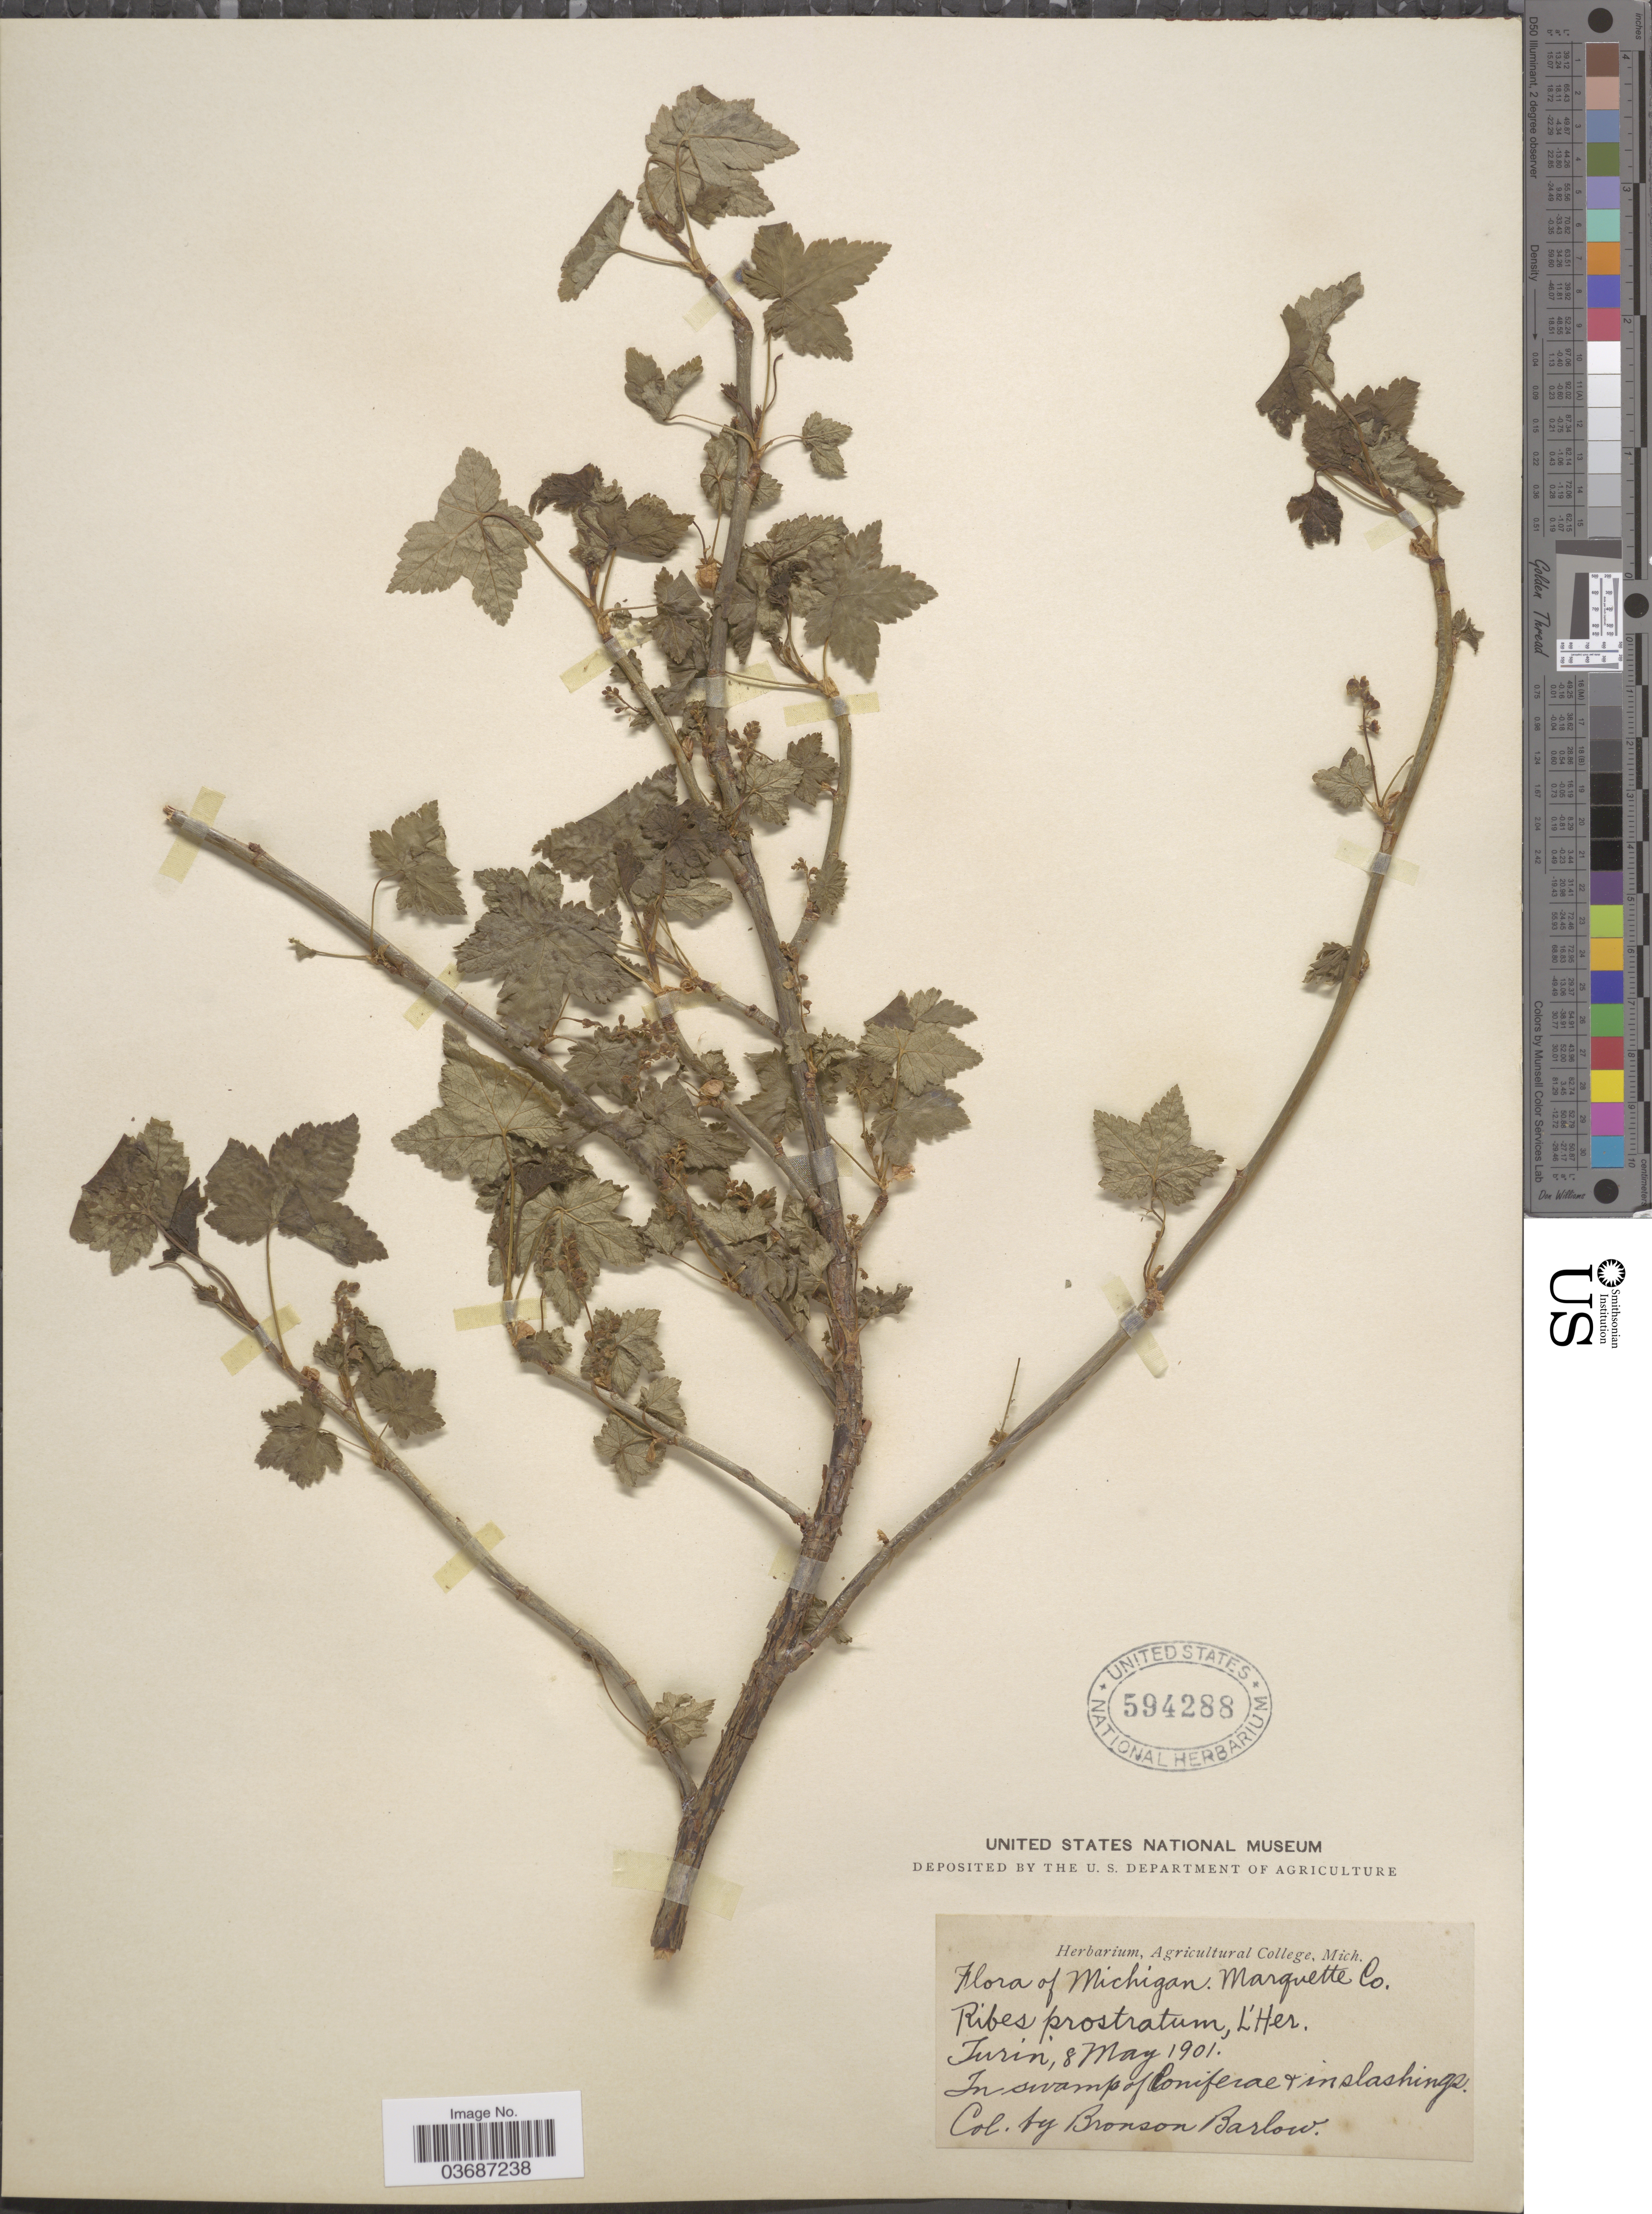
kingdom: Plantae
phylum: Tracheophyta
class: Magnoliopsida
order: Saxifragales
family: Grossulariaceae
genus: Ribes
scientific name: Ribes glandulosum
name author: Ruiz & Pav.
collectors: Barlow, B.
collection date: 1901-05-08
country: United States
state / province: Michigan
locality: Marquette Co. Turin. In swamp of Coniferae + in slashings.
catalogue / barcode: US 594288